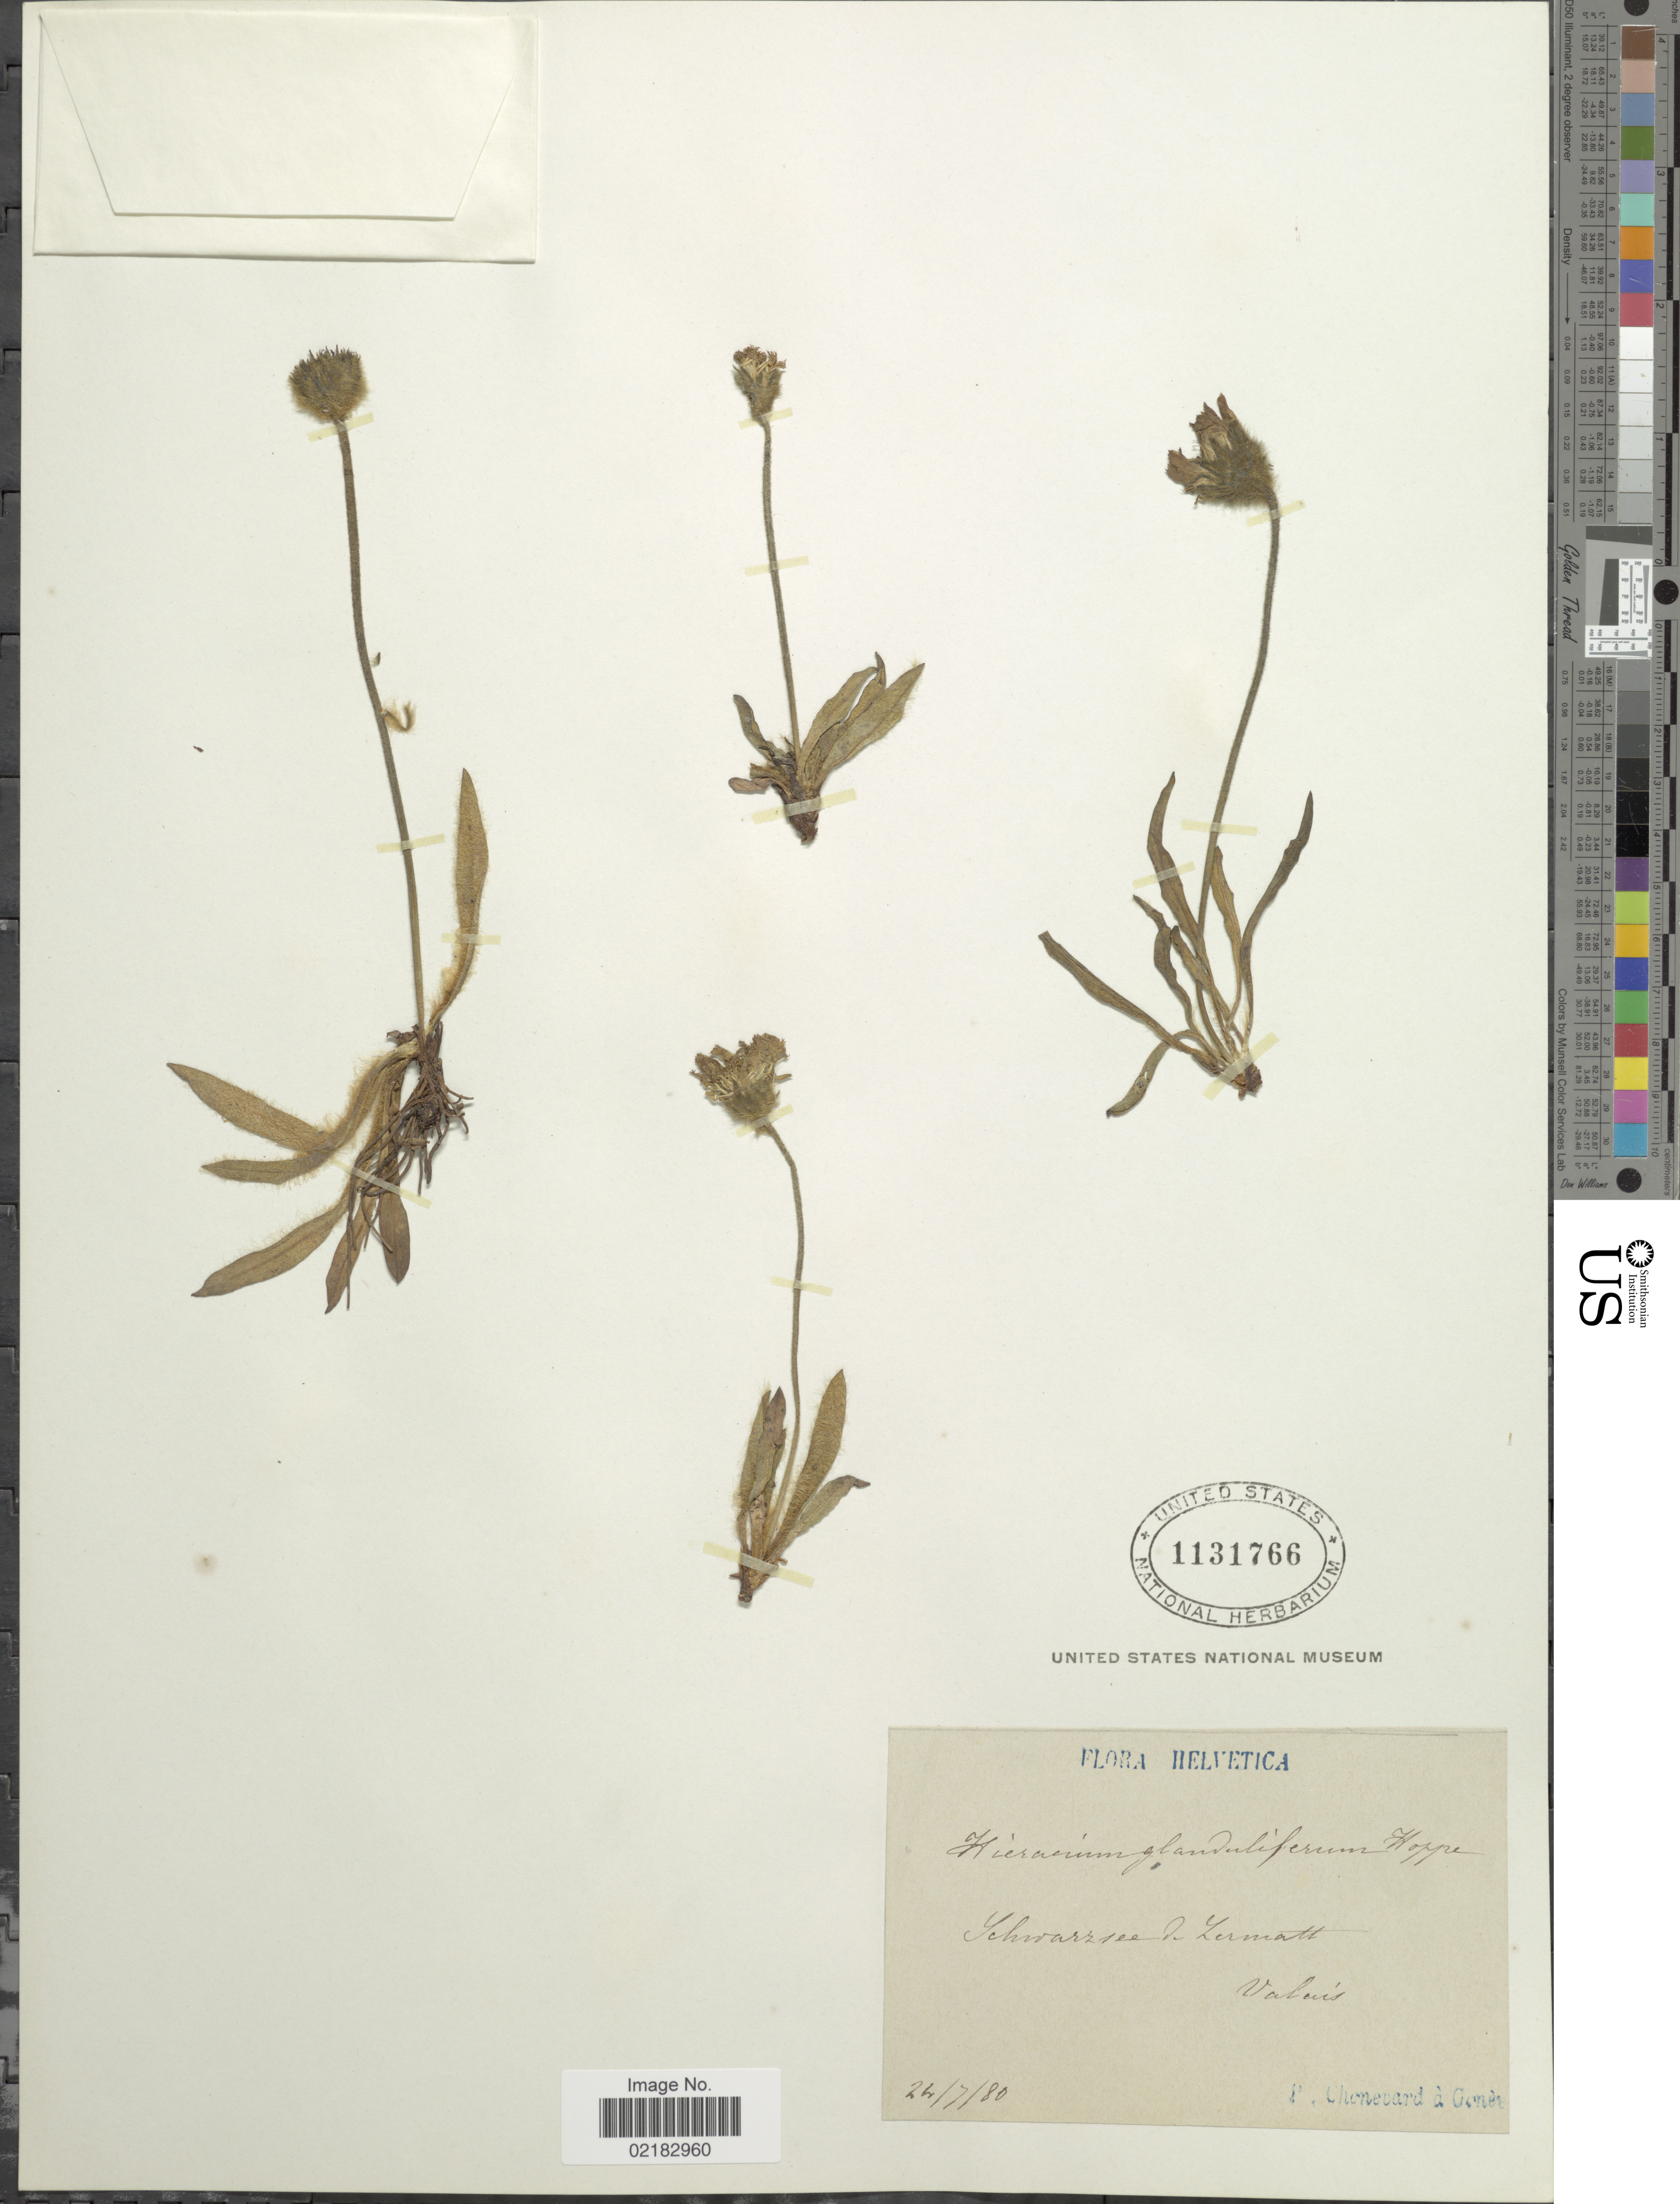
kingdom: Plantae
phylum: Tracheophyta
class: Magnoliopsida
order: Asterales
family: Asteraceae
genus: Hieracium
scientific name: Hieracium piliferum subsp. glanduliferum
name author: (Hoppe) Zahn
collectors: P. Chenevard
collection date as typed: Transcribed d/m/y: 24/7/80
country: Switzerland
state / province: Valais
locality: Helvetica, Schwarzsee de Zermatt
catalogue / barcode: US 1131766